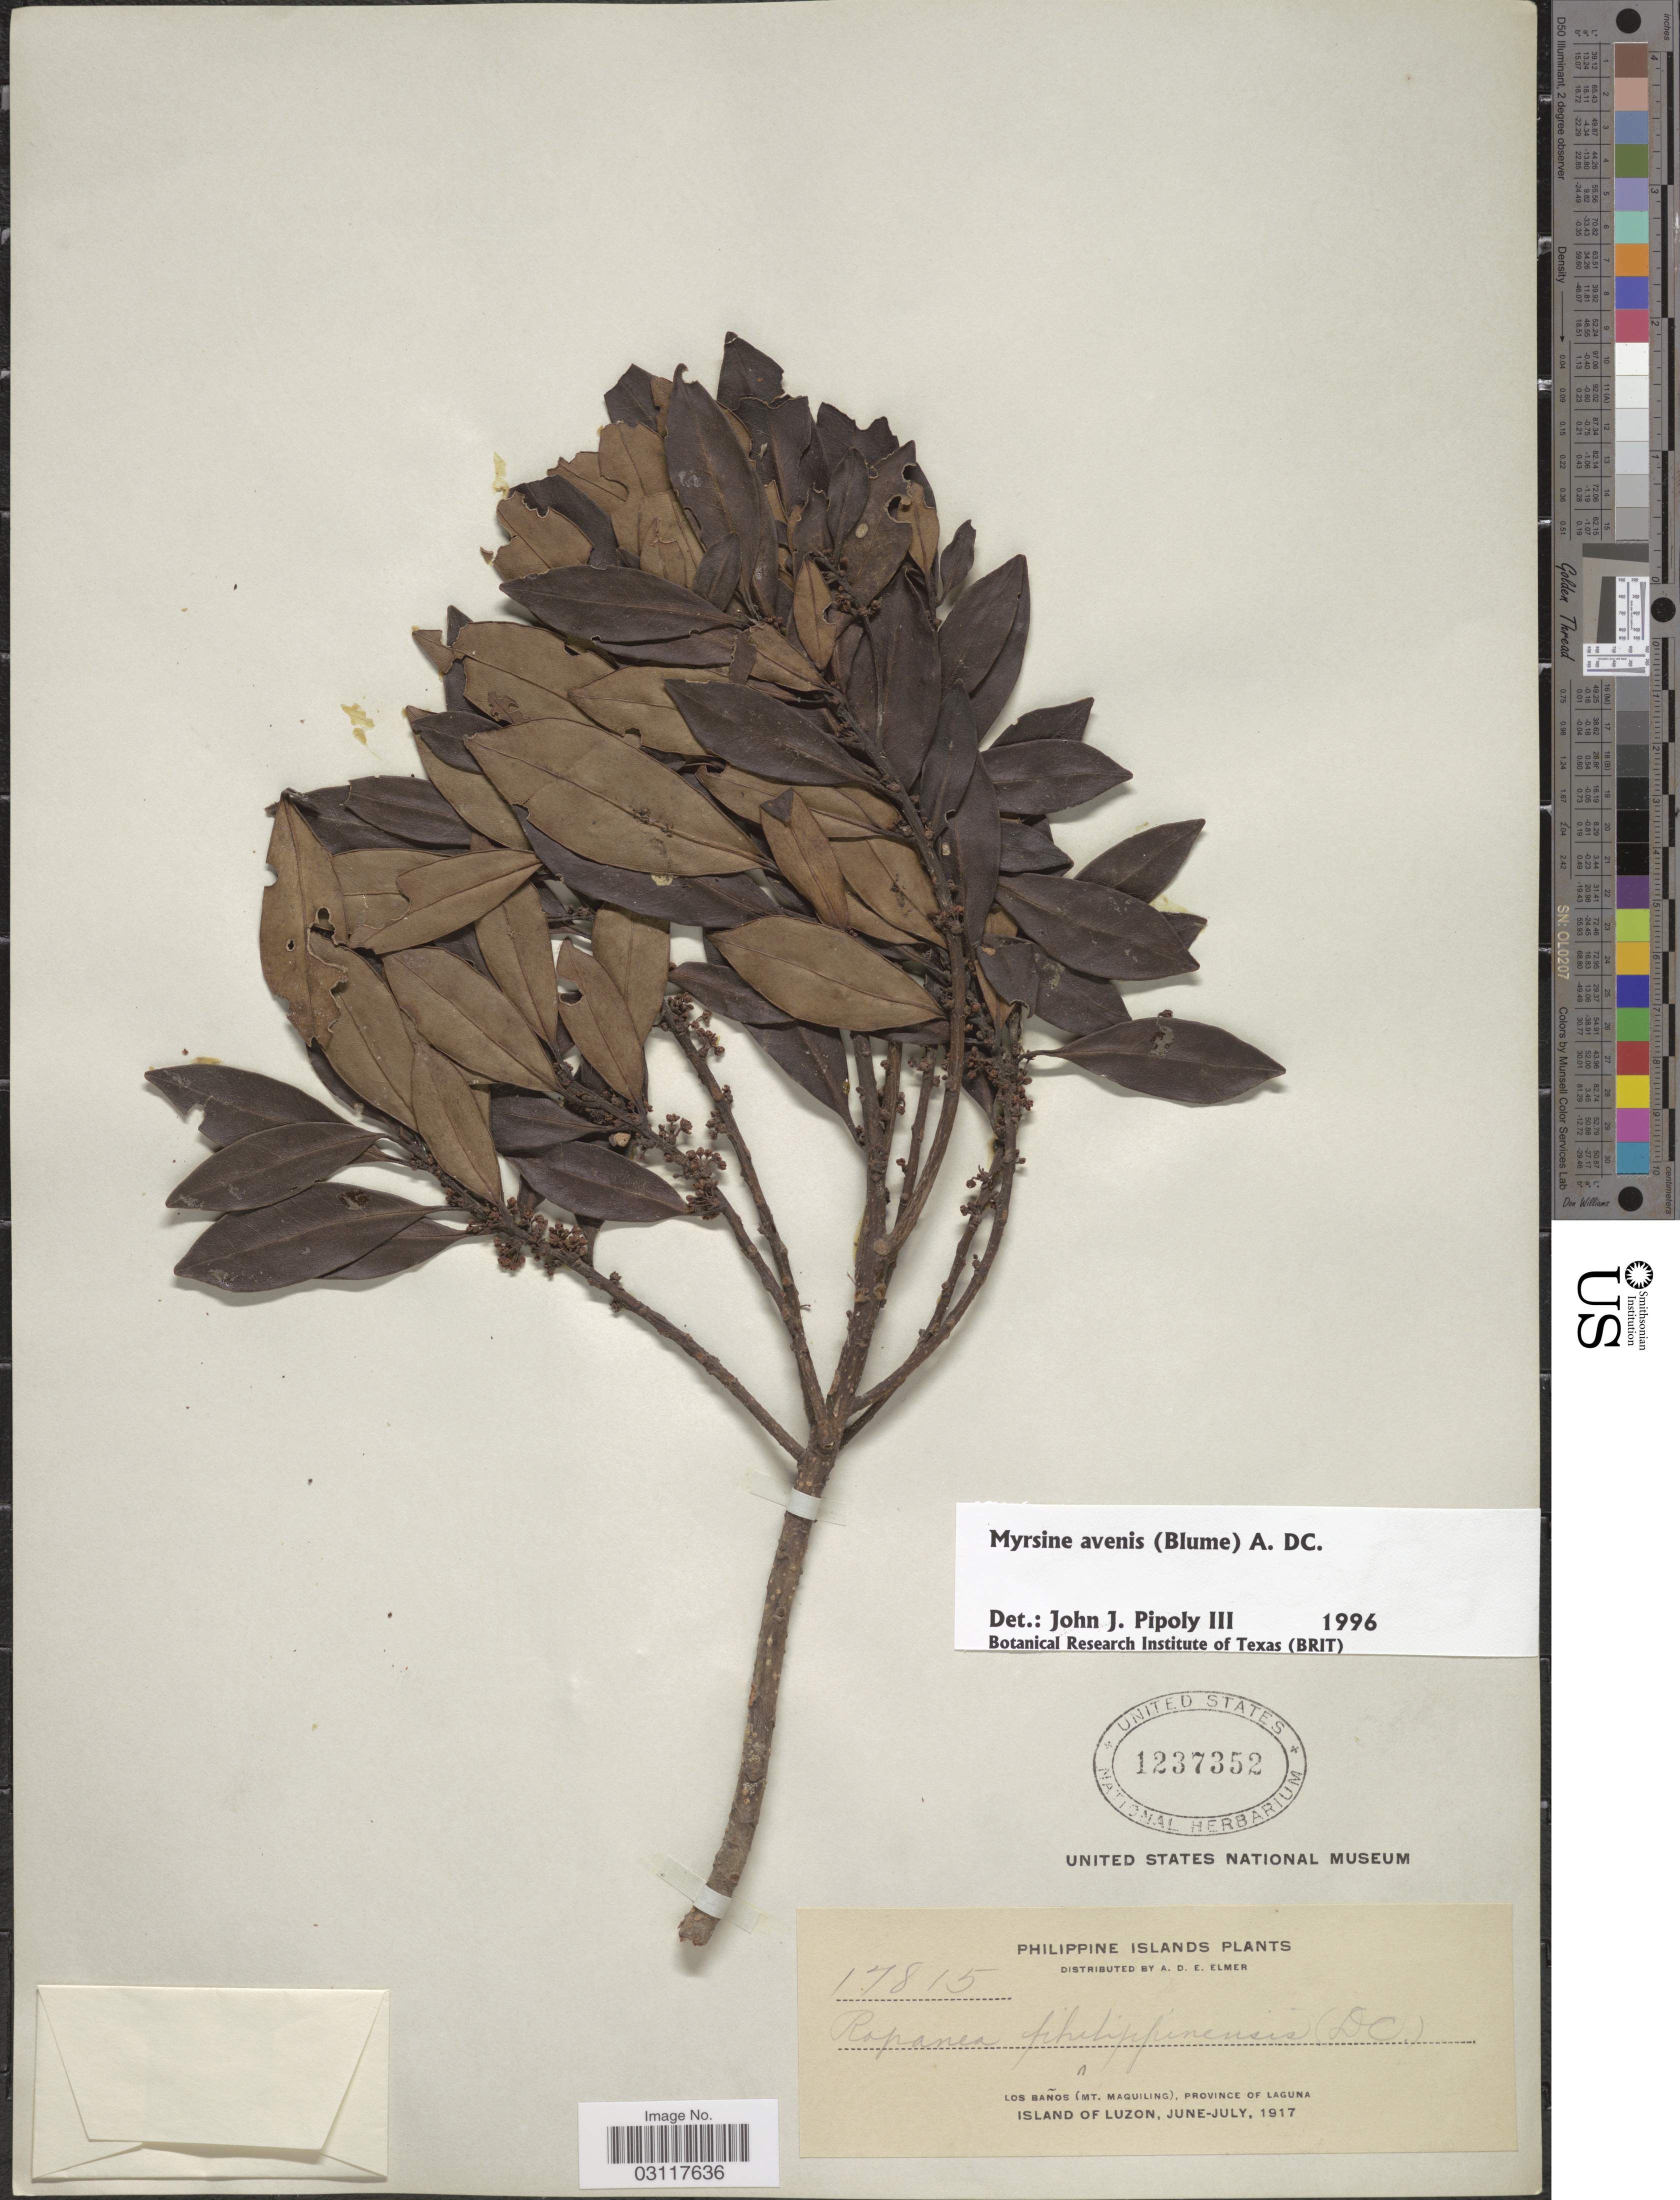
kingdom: Plantae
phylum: Tracheophyta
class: Magnoliopsida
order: Ericales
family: Primulaceae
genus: Myrsine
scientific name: Myrsine avenis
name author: A. DC.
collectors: A. D. E. Elmer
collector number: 17815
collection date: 1917-06/1917-07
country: Philippines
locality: Los Baños (Mt. Maquiling), Province of Laguna, Island of Luzon.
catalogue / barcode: US 1237352